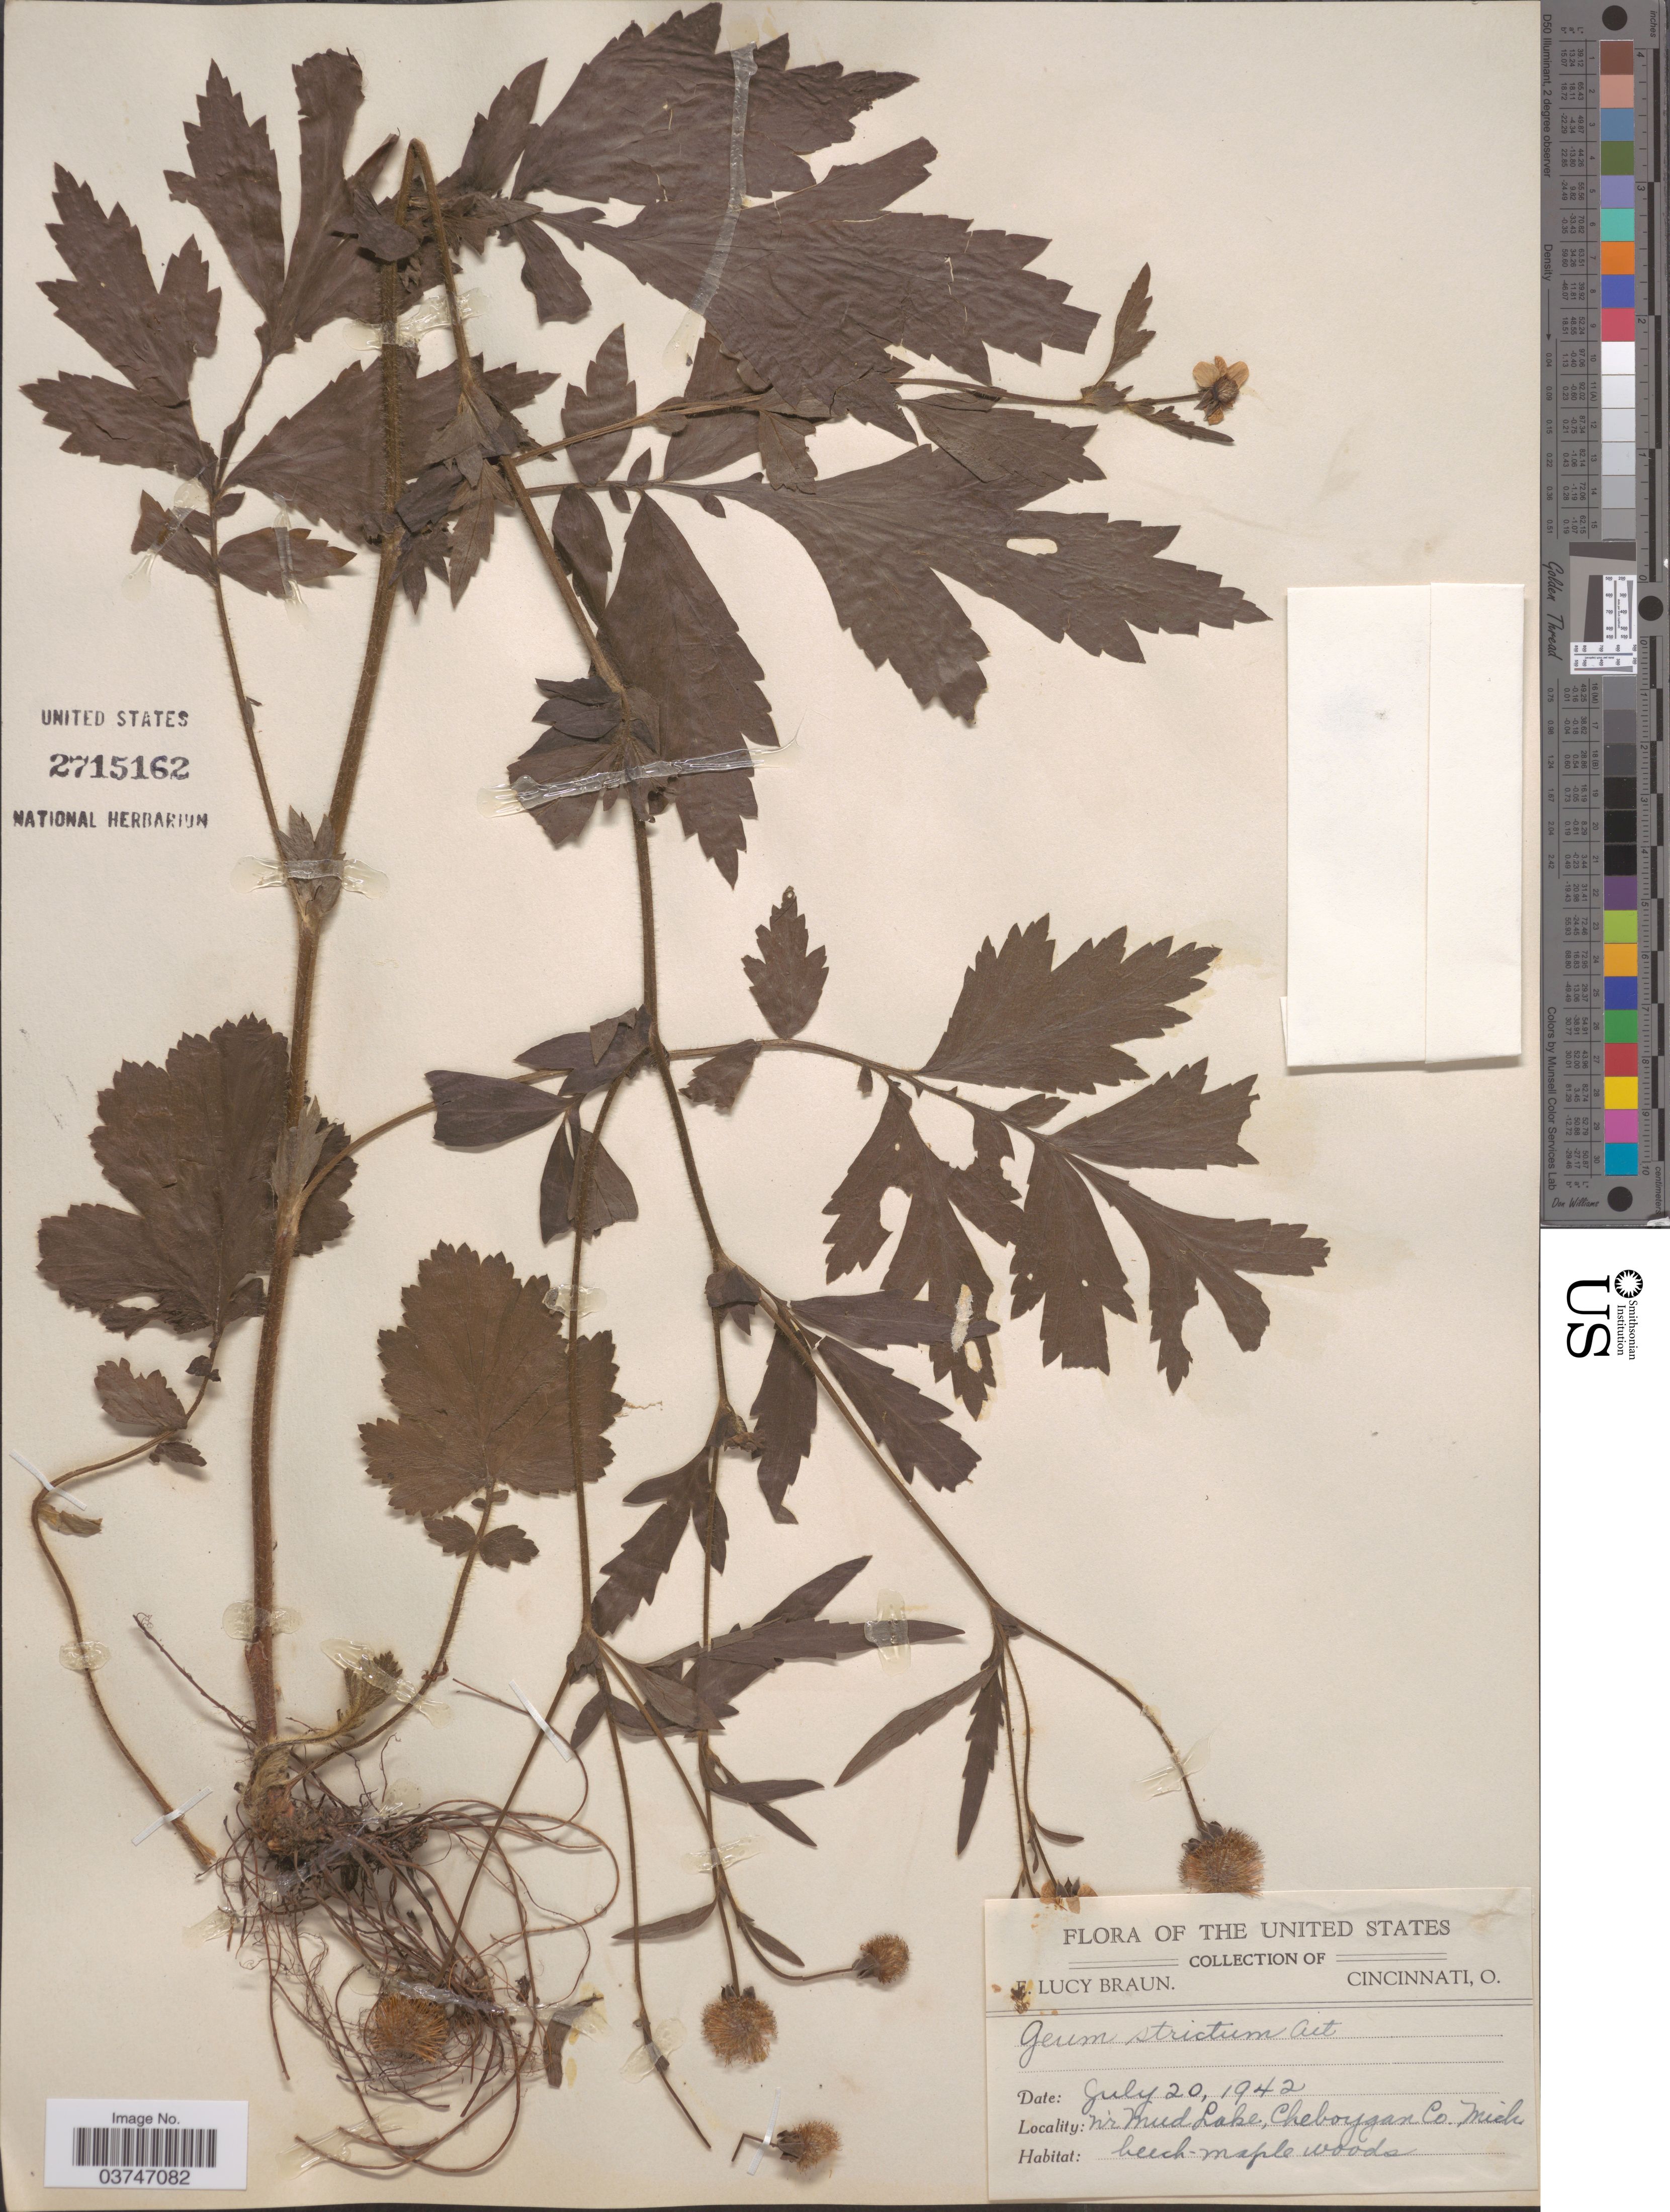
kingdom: Plantae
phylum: Tracheophyta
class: Magnoliopsida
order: Rosales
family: Rosaceae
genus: Geum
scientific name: Geum aleppicum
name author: Jacq.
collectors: E. L. Braun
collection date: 1942-07-20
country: United States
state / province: Michigan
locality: Nr. Mud Lake, Cheboygan Co.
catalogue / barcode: US 2715162